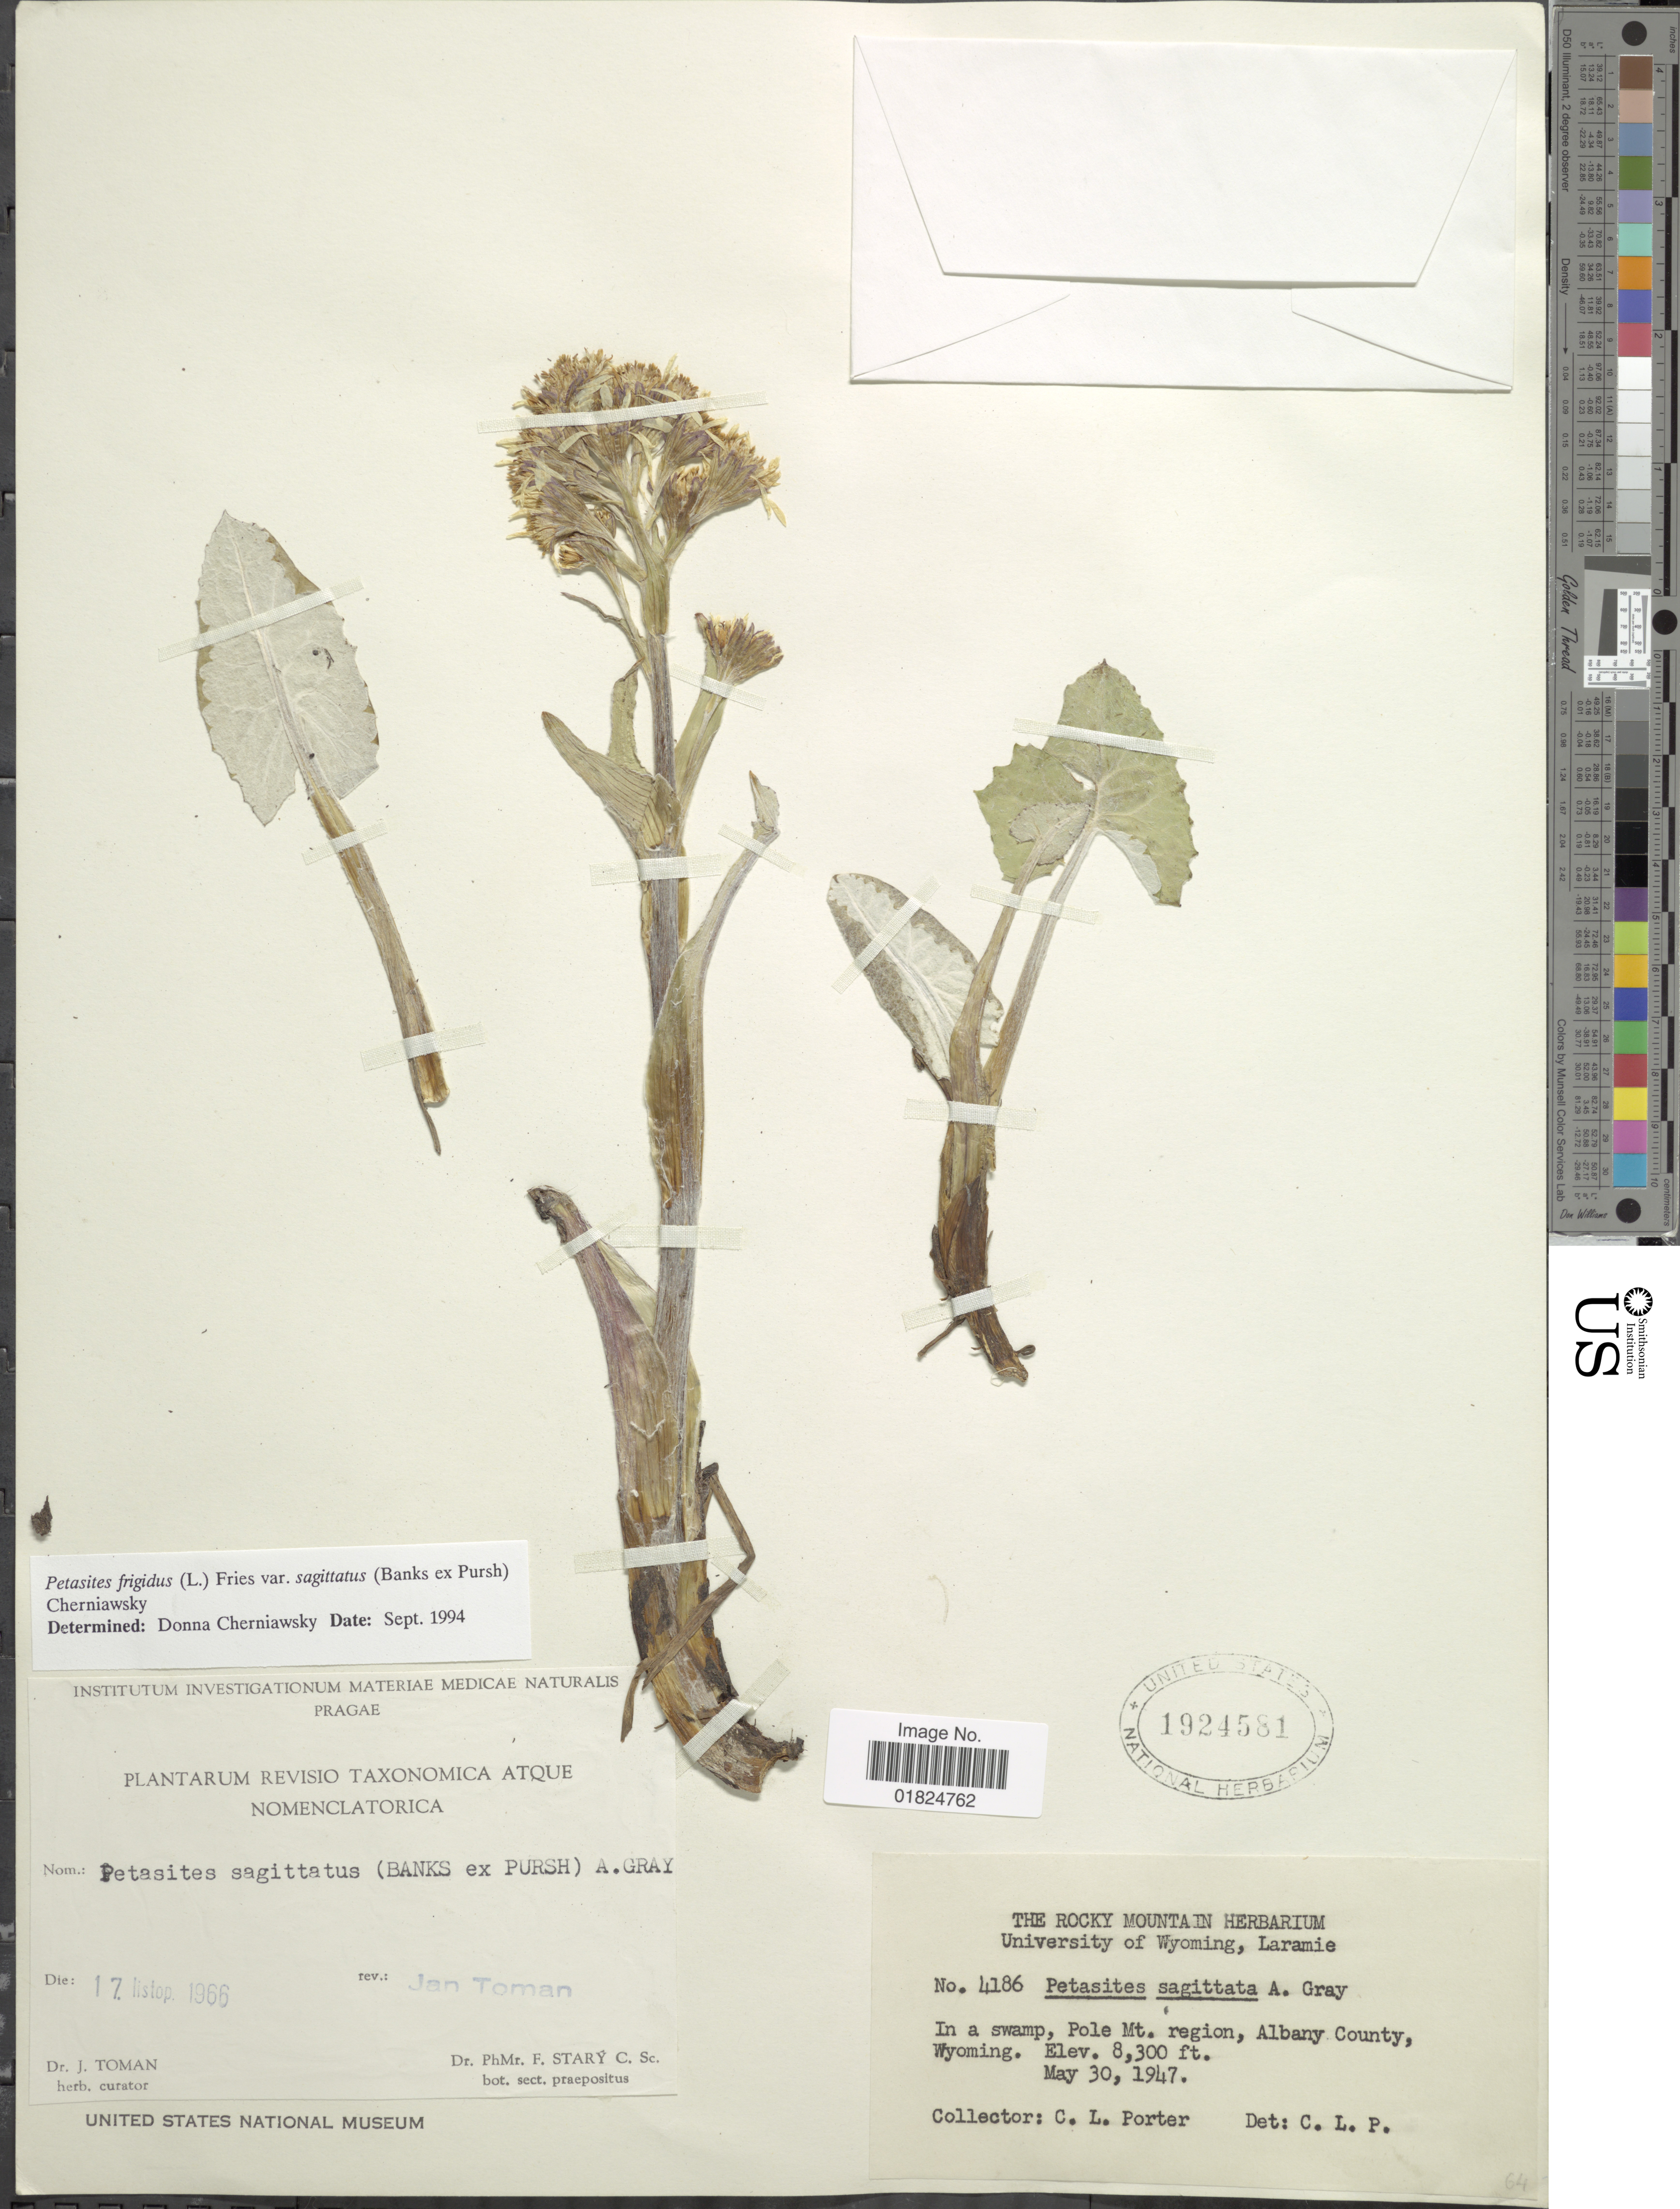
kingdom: Plantae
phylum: Tracheophyta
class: Magnoliopsida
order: Asterales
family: Asteraceae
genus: Petasites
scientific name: Petasites frigidus var. sagittatus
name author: (Banks ex Pursh) Cherniawsky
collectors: C. L. Porter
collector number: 4186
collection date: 1947-05-30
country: United States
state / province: Wyoming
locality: In a swamp, Pole Mt. region, Albany County, Wyoming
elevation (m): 2530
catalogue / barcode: US 1924581